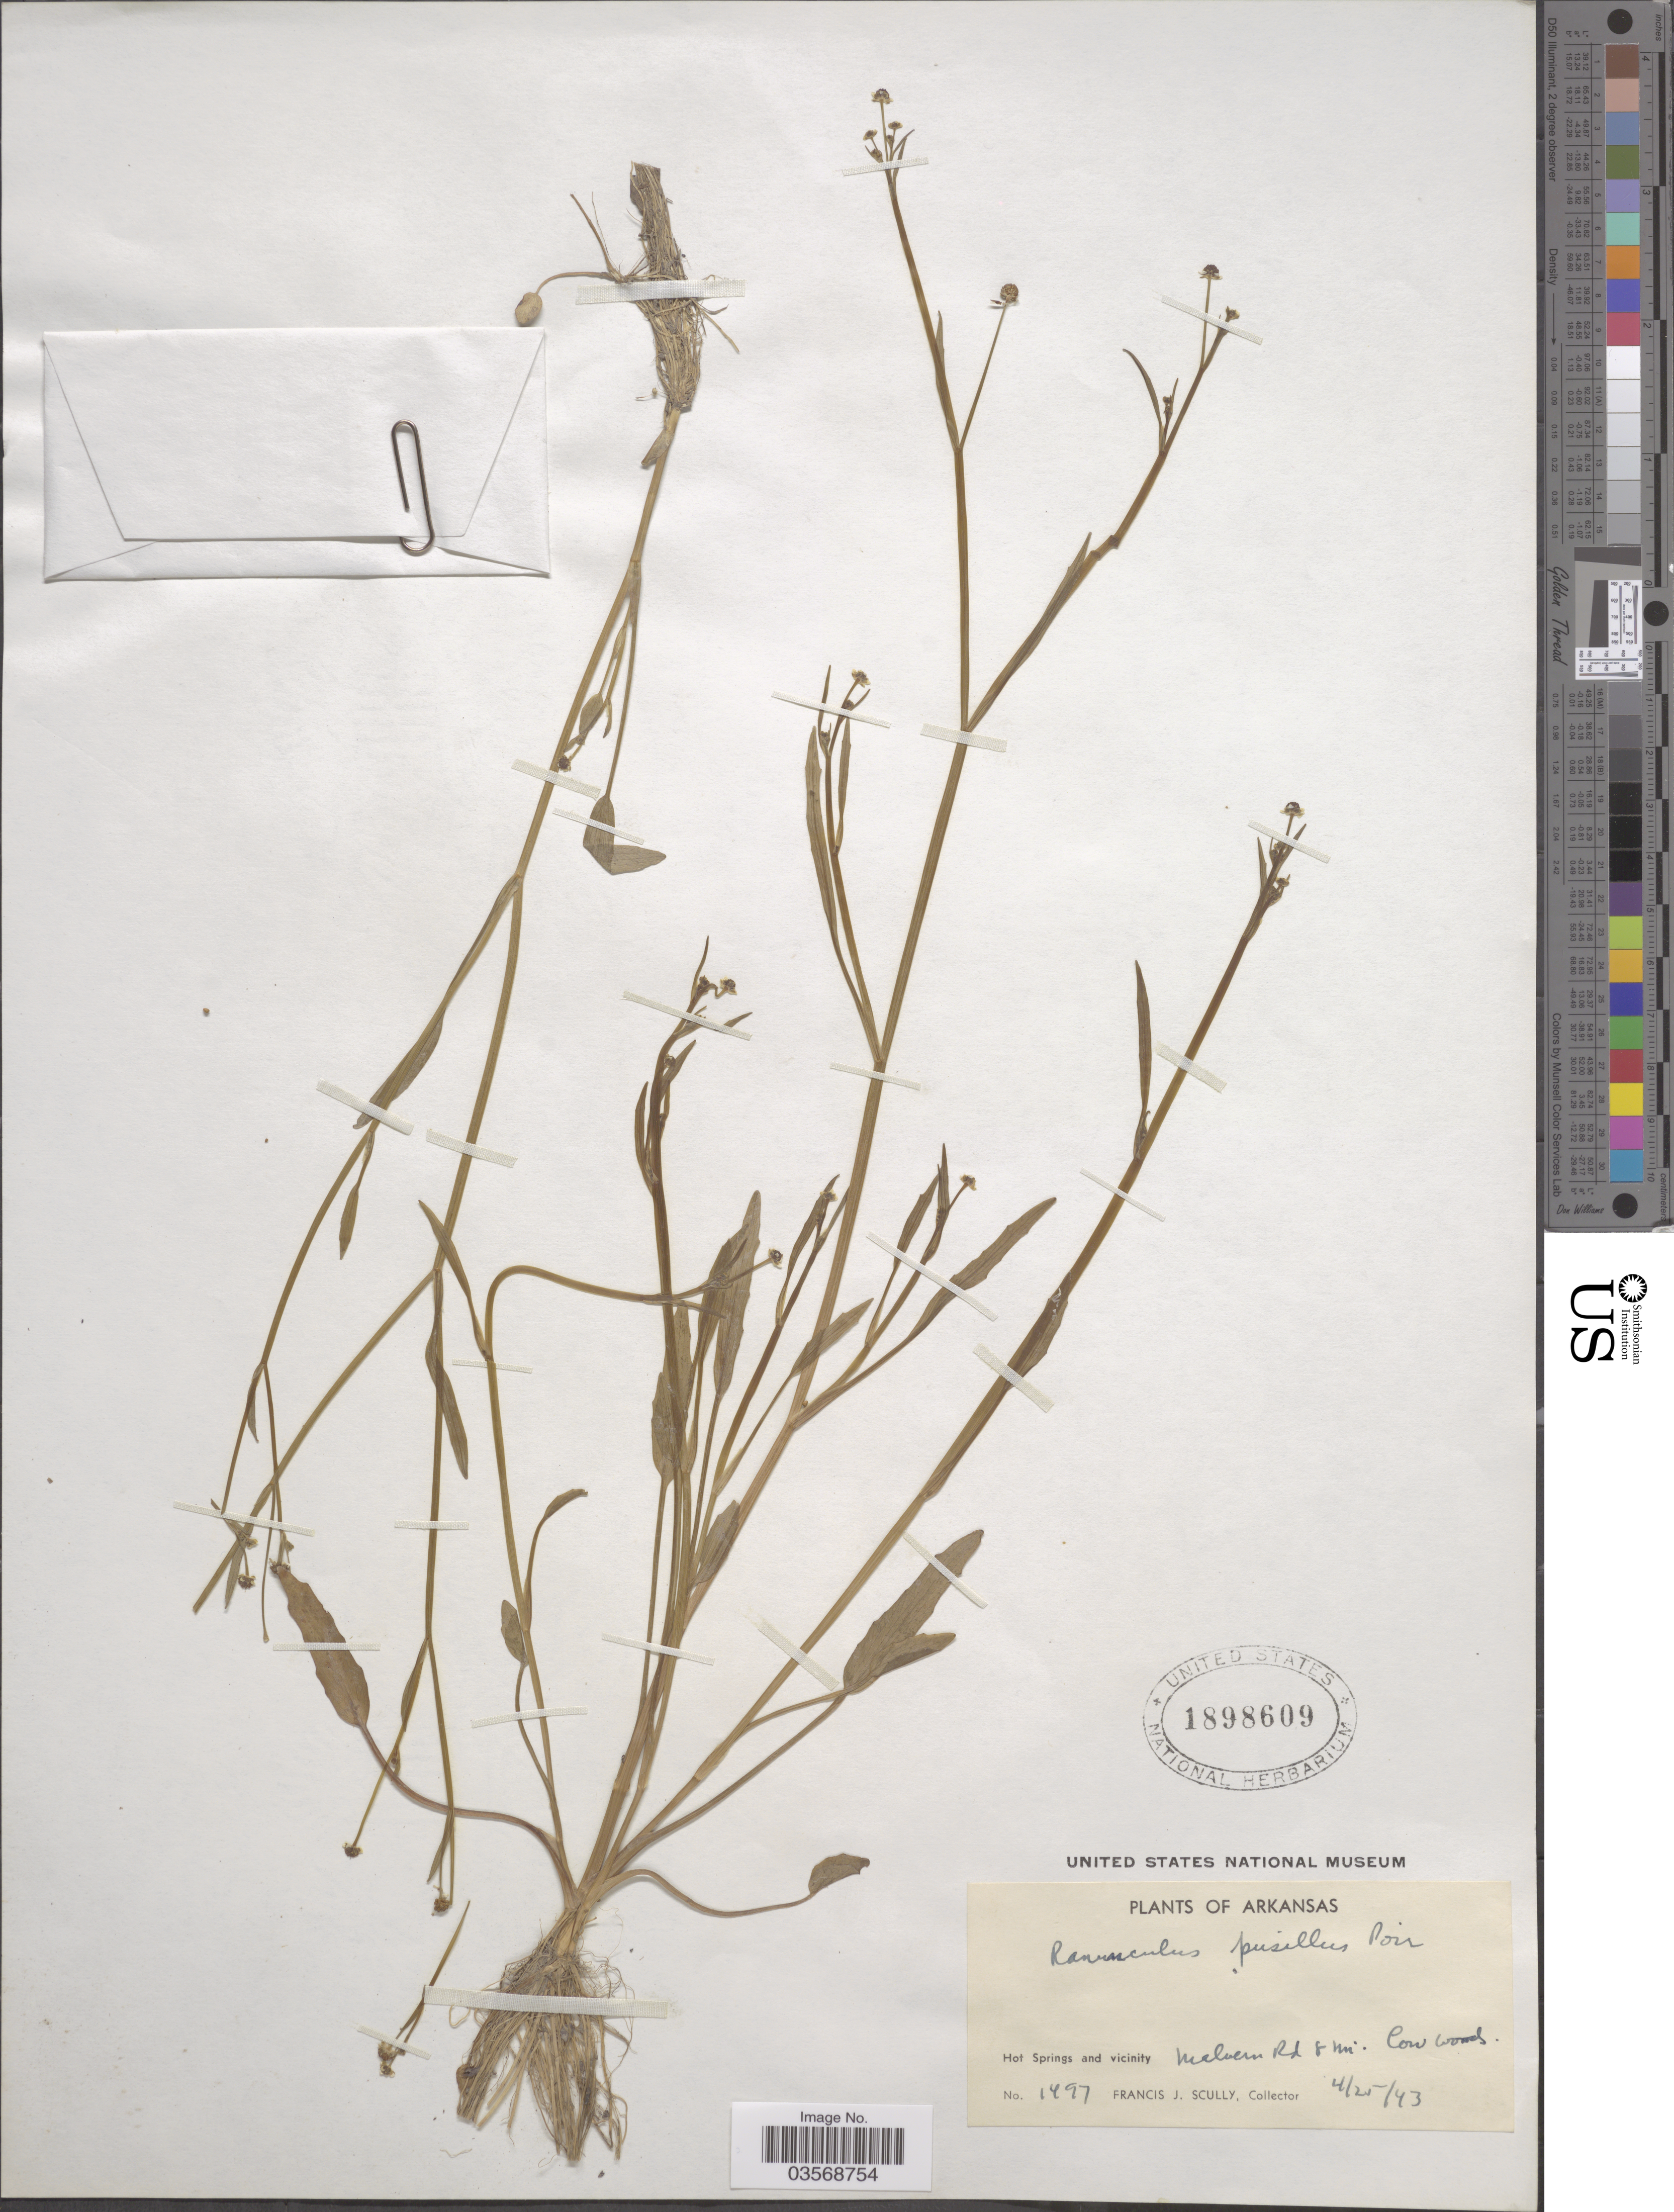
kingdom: Plantae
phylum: Tracheophyta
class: Magnoliopsida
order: Ranunculales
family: Ranunculaceae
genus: Ranunculus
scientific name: Ranunculus pusillus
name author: Poir.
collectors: F. J. Scully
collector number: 1497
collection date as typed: Transcribed d/m/y: 25/4/43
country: United States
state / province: Arkansas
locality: Hot Springs and vicinity. Malvern Rd 8 mi.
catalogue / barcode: US 1898609